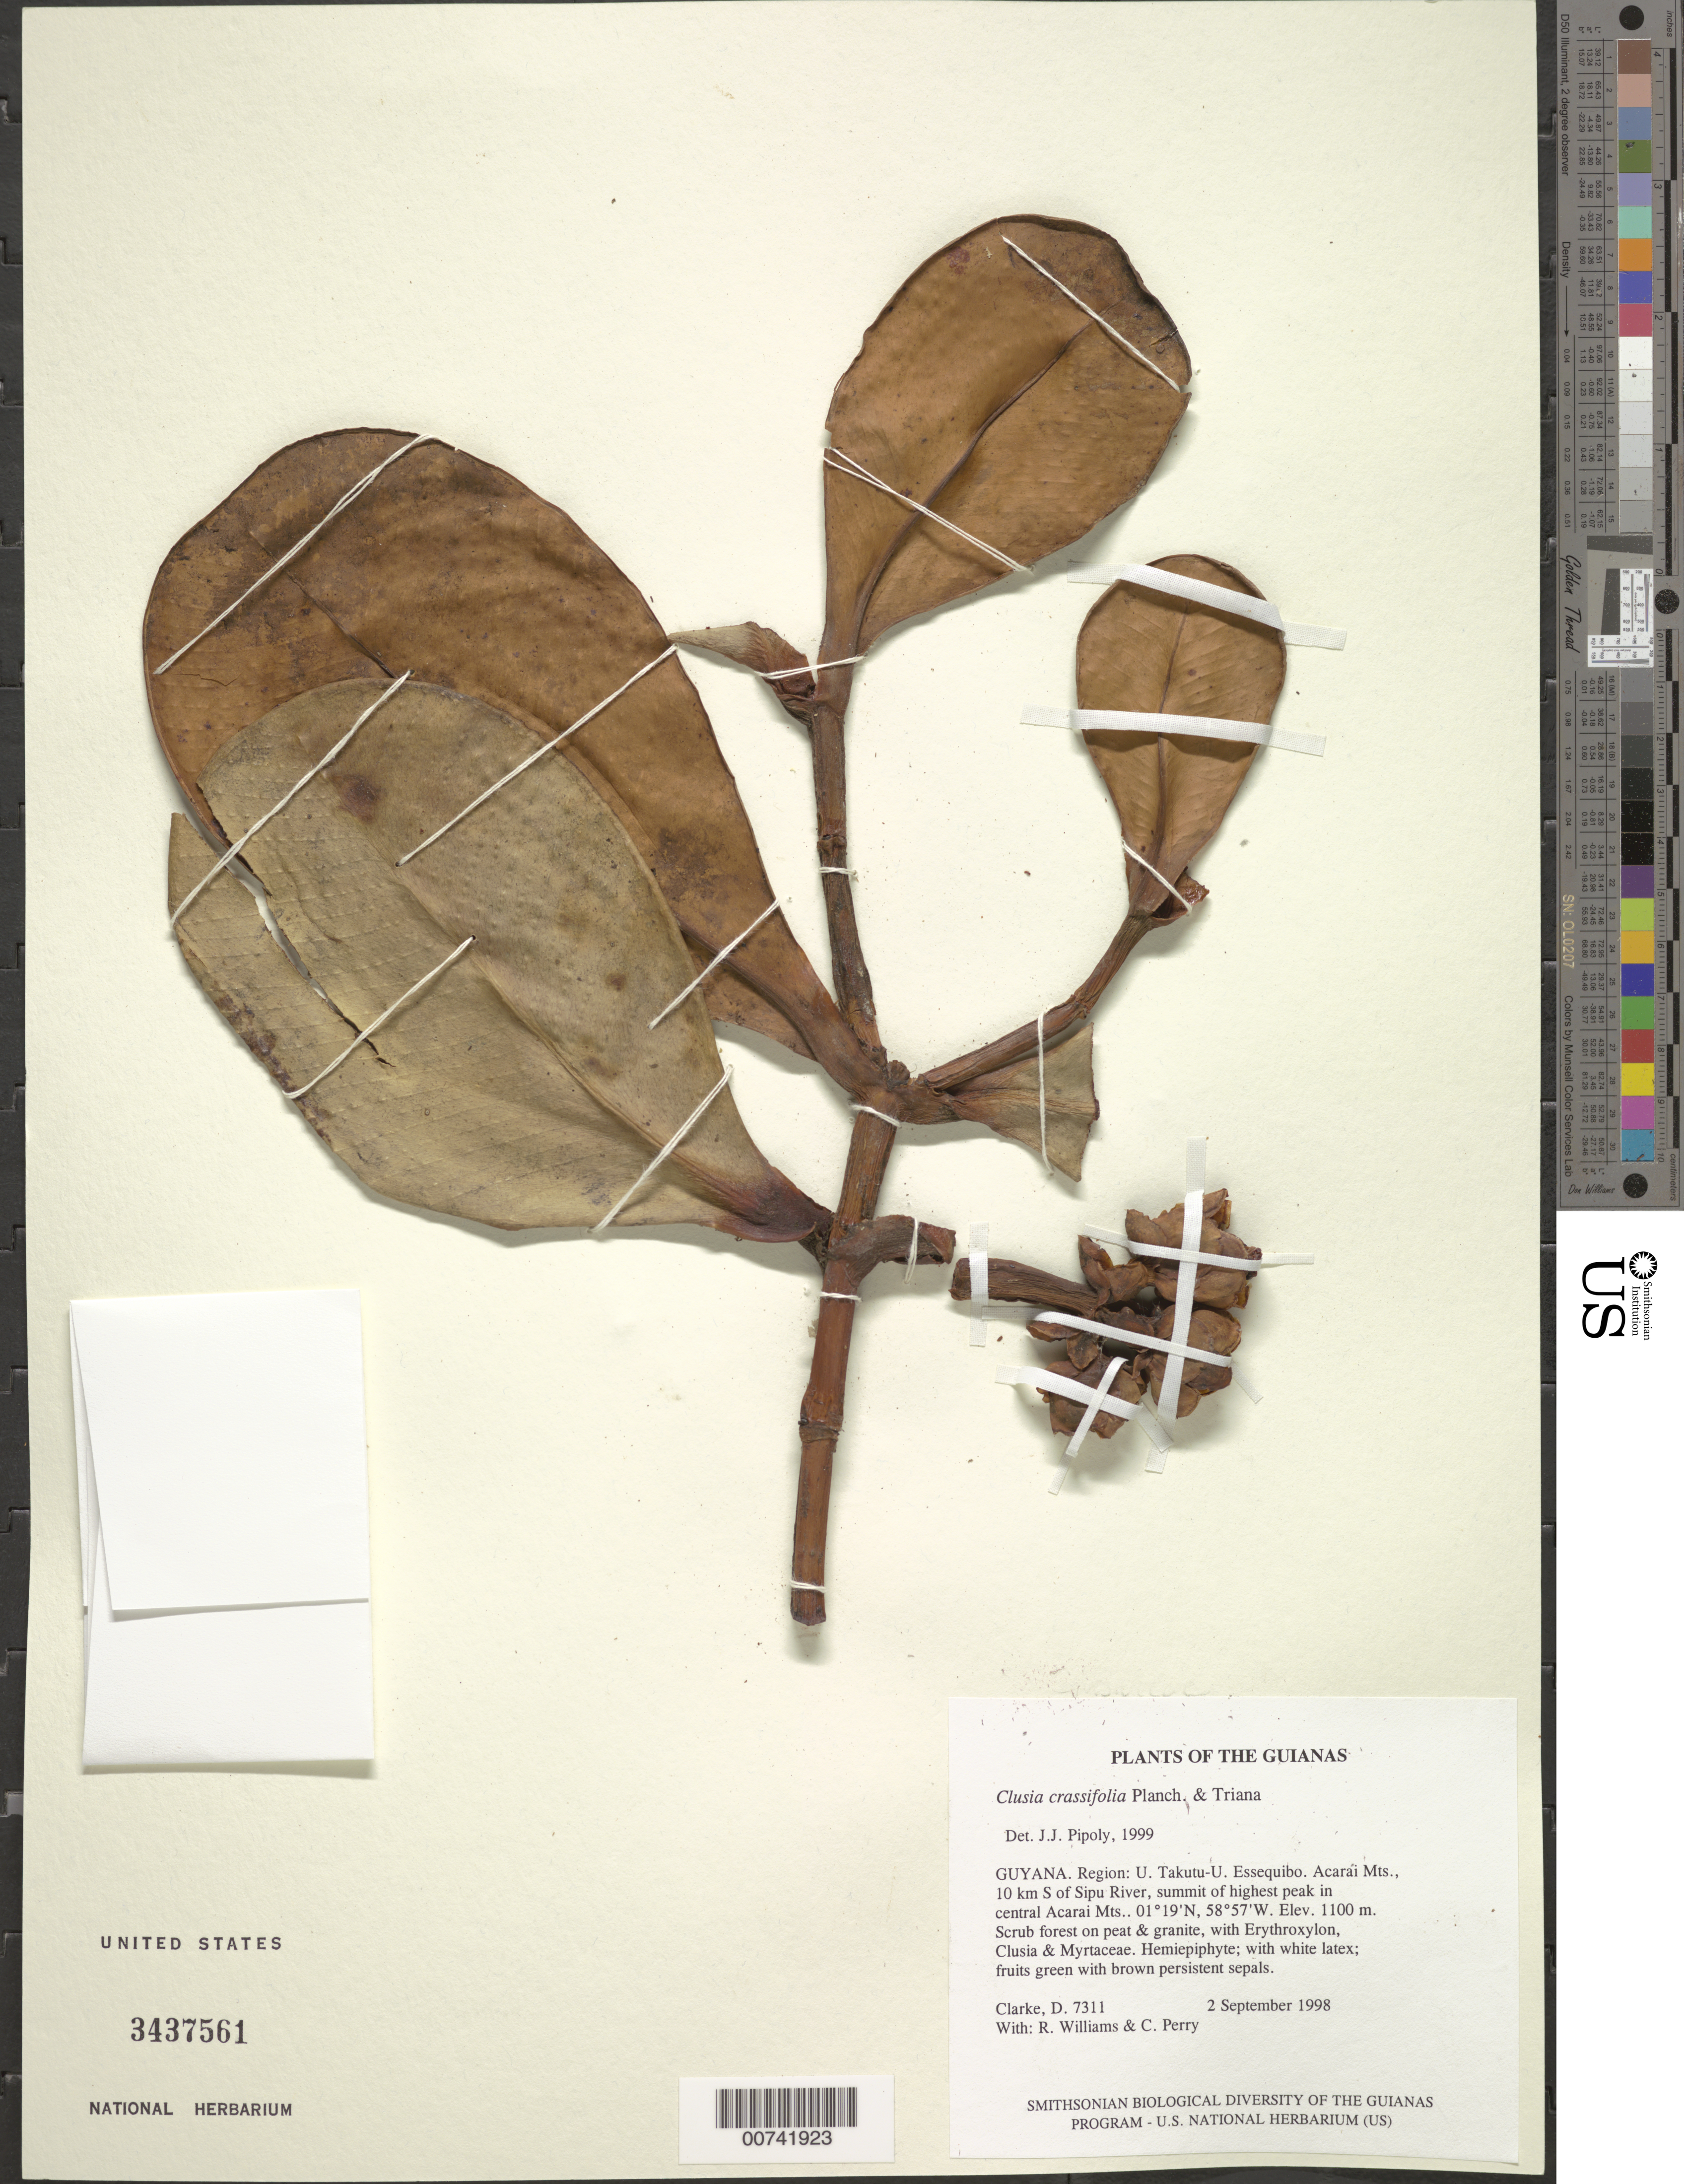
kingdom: Plantae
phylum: Tracheophyta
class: Magnoliopsida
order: Malpighiales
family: Clusiaceae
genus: Clusia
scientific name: Clusia crassifolia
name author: Planch. & Triana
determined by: Pipoly, J. J., III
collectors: H. D. Clarke, R. Williams & C. Perry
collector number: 7311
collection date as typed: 2 September 1998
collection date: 1998-09-02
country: Guyana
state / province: U. Takutu-U. Essequibo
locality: Acarai Mts., 10 km S. of Sipu River, summit of highest peak in central Acarai Mts.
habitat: Scrub forest on peat & granite, with Erythroxylum, Clusia & Myrtaceae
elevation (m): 1100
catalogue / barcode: US 3437561